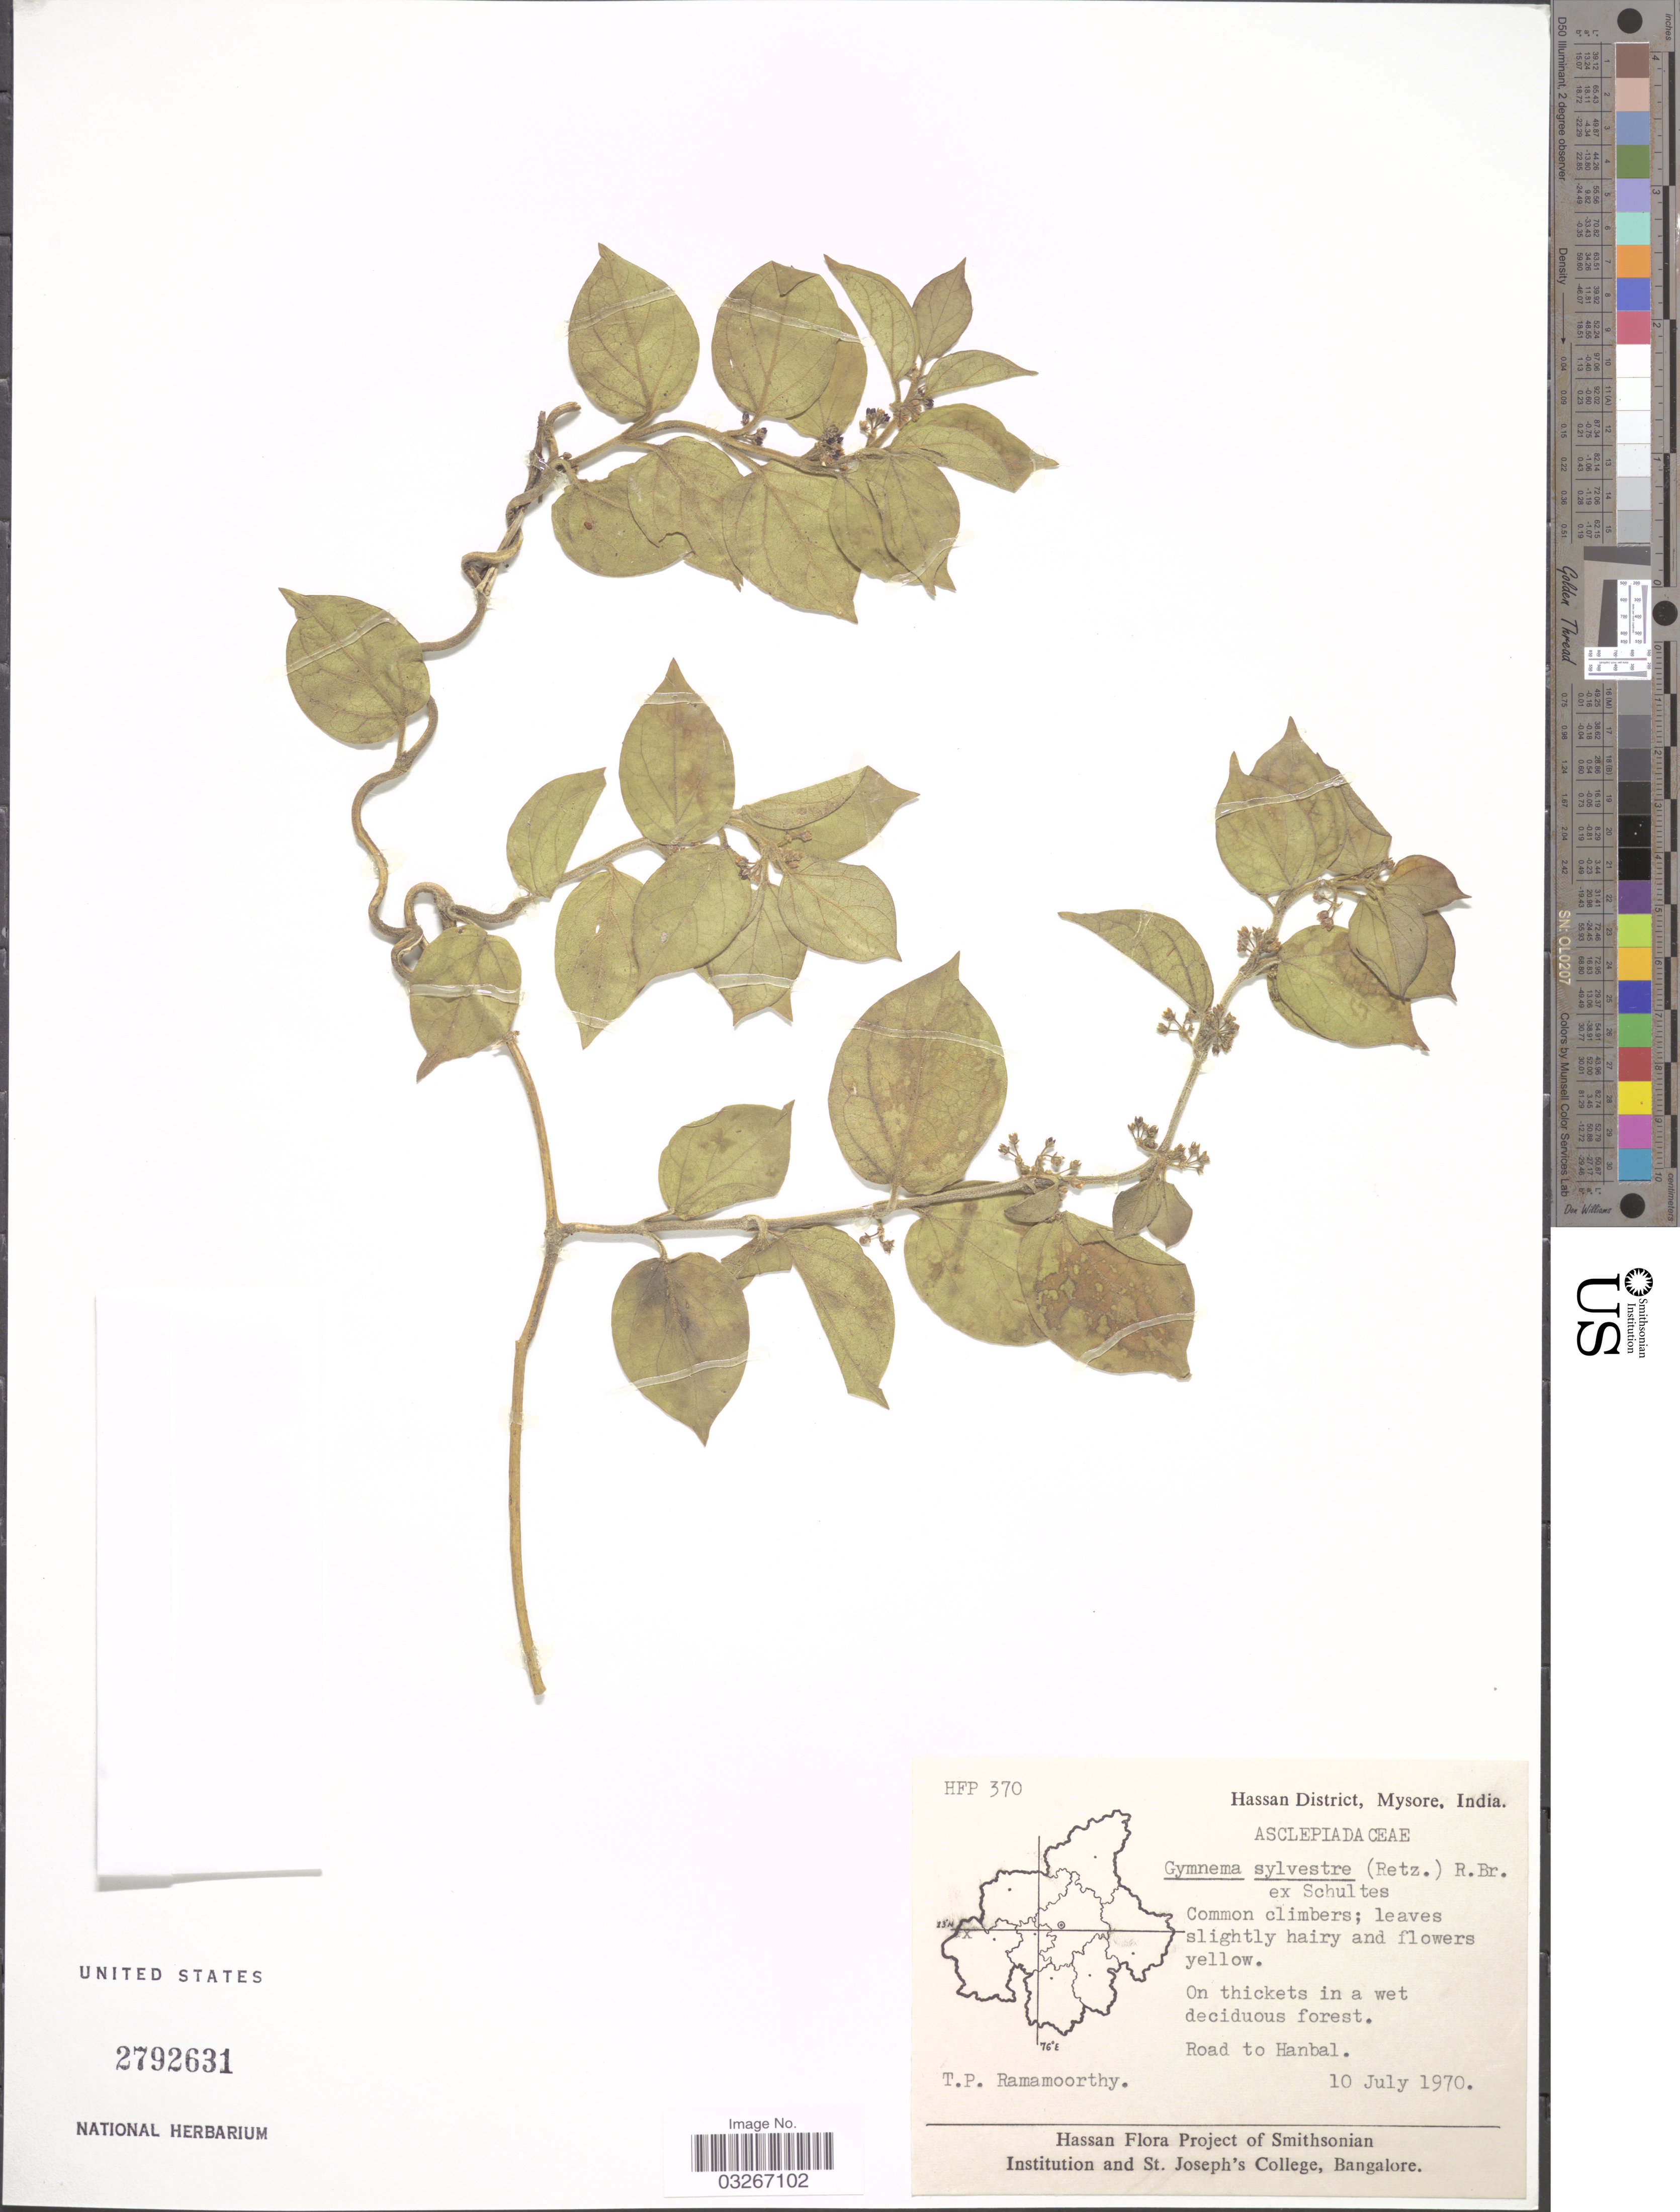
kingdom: Plantae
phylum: Tracheophyta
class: Magnoliopsida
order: Gentianales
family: Apocynaceae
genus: Gymnema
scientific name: Gymnema sylvestre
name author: (Retz.) R. Br. ex Schult. in Roem. & Schult.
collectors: T. P. Ramamoorthy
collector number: HFP370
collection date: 1970-07-10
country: India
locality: Hassan District, Mysore. Road to Hanbal.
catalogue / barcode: US 2792631